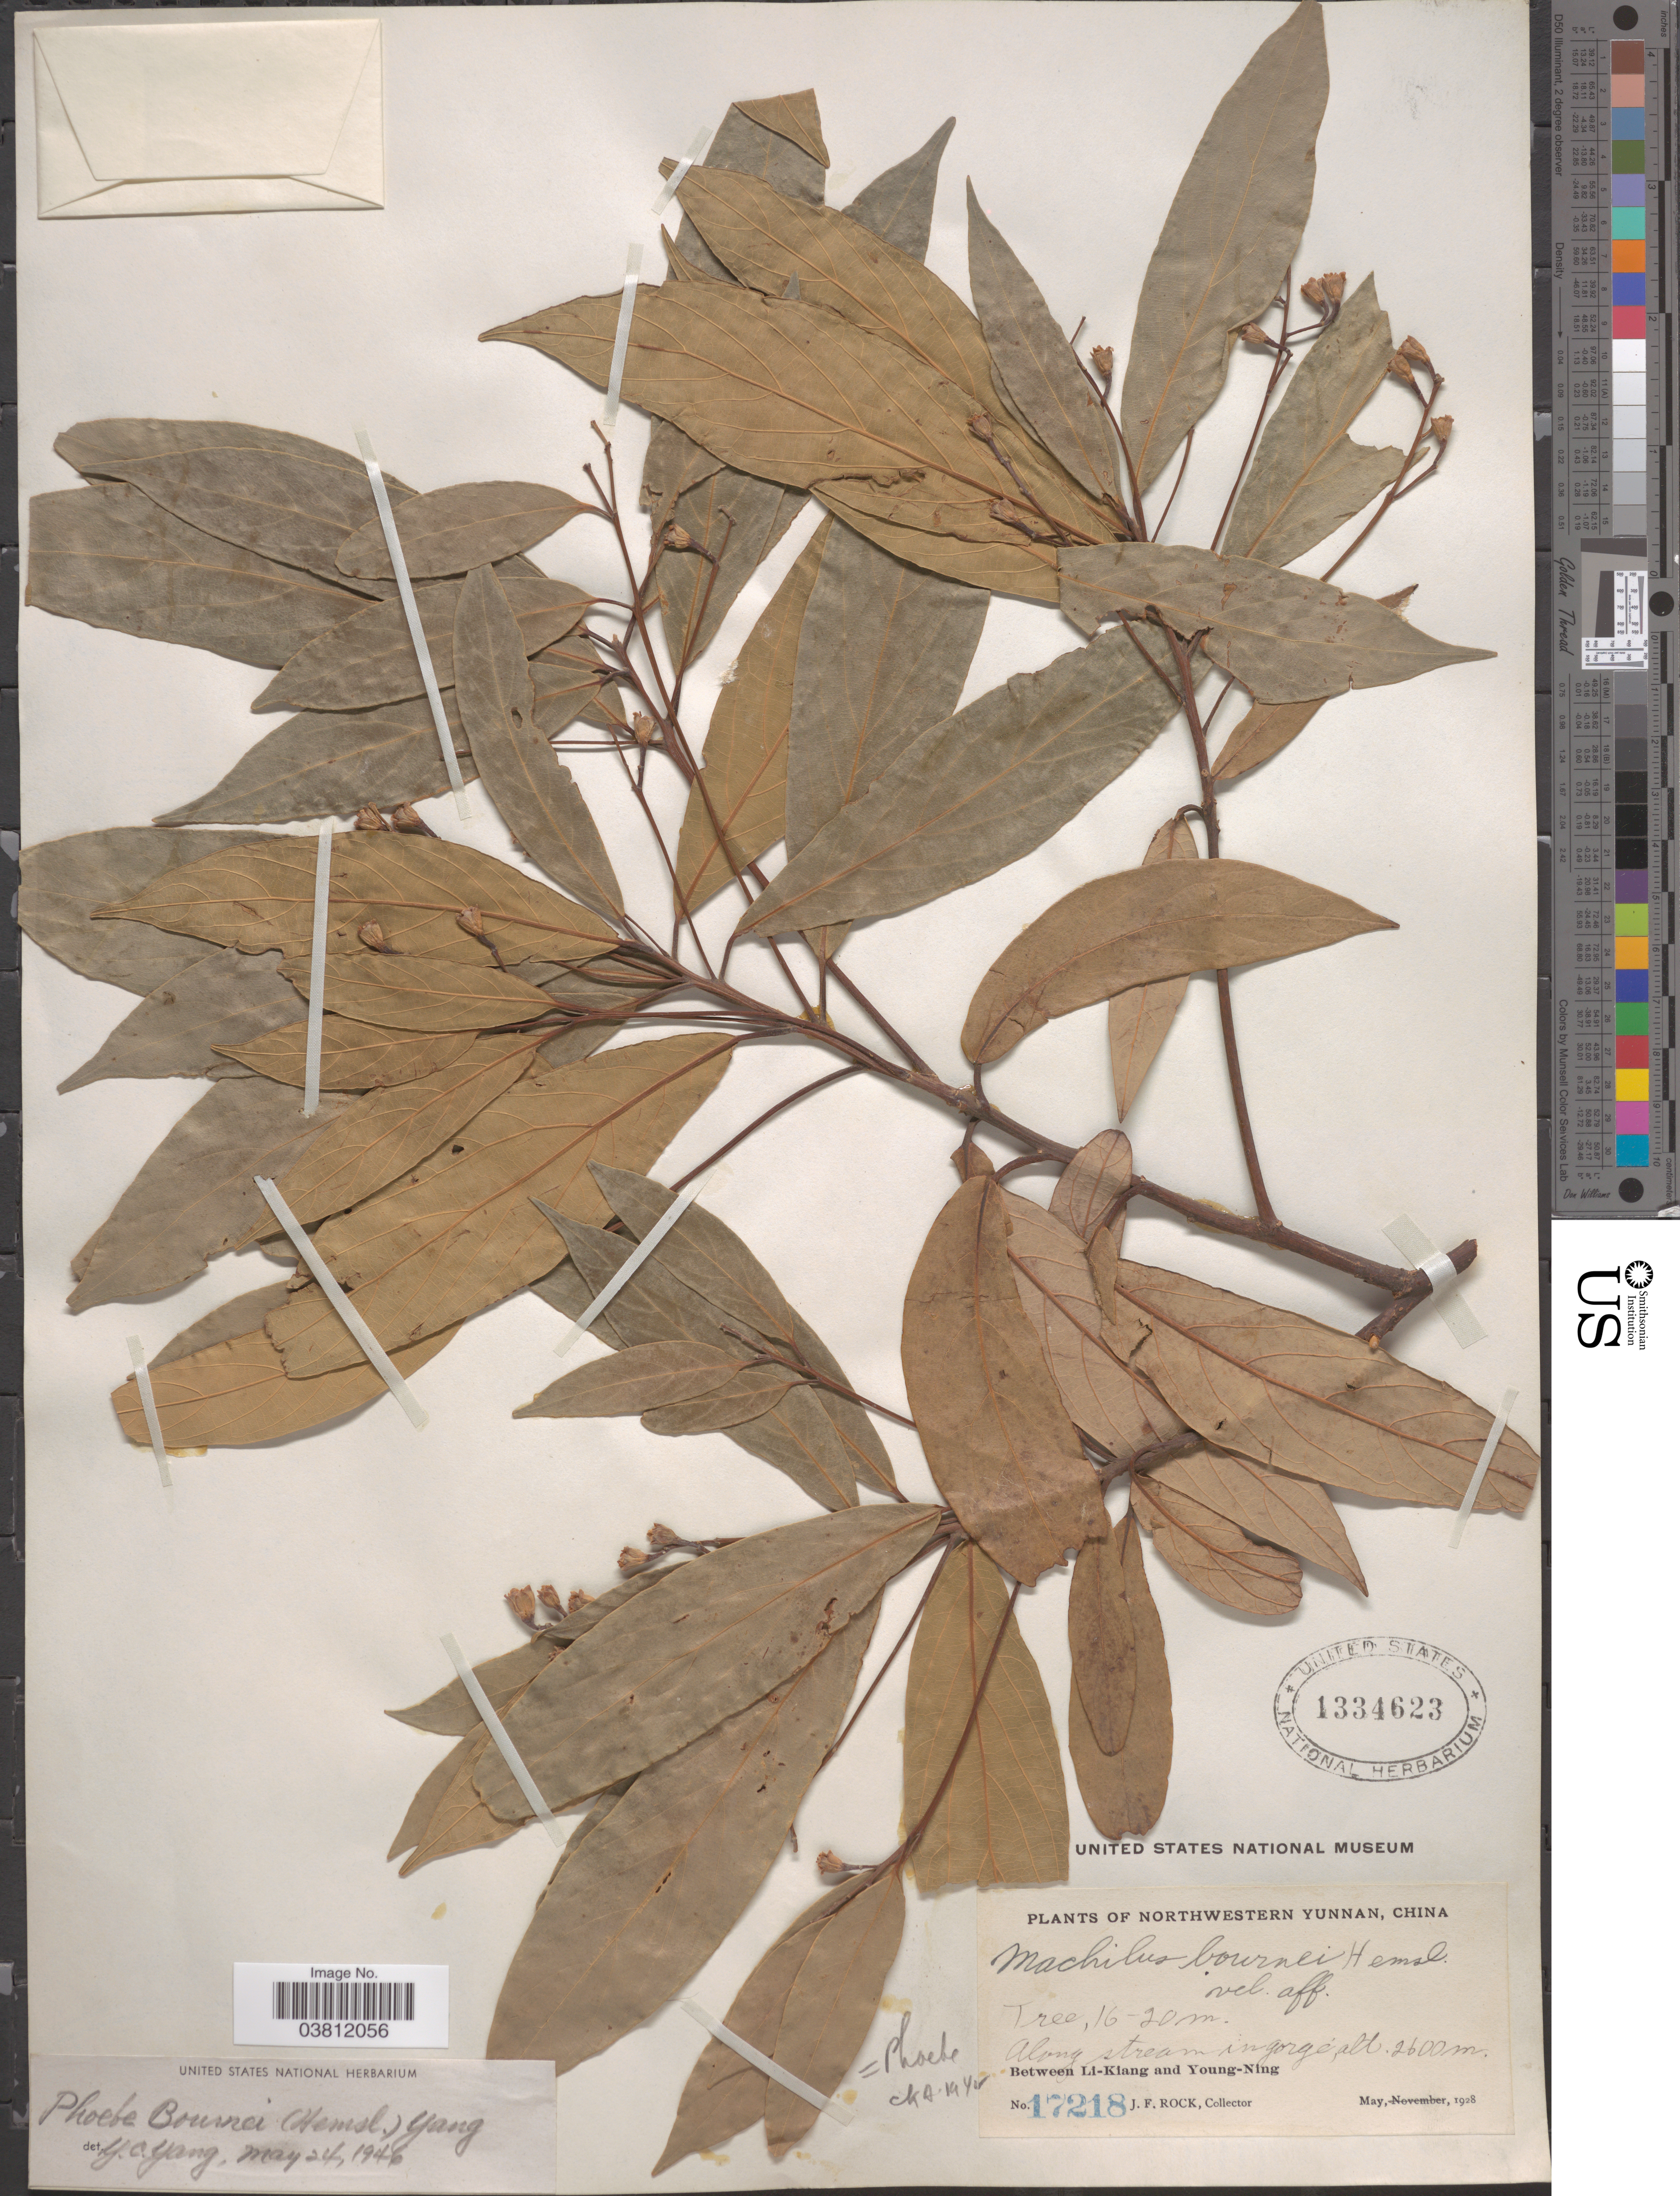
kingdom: Plantae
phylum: Tracheophyta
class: Magnoliopsida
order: Laurales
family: Lauraceae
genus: Phoebe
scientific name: Phoebe bournei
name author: (Hemsl.) Y.C. Yang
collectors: J. Rock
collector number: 17218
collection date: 1928-05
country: China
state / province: Yunnan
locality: Northwestern Yunnan. Along stream in gorgé. Between Li-Kiang and Young-Ning.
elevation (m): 2600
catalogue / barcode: US 1334623